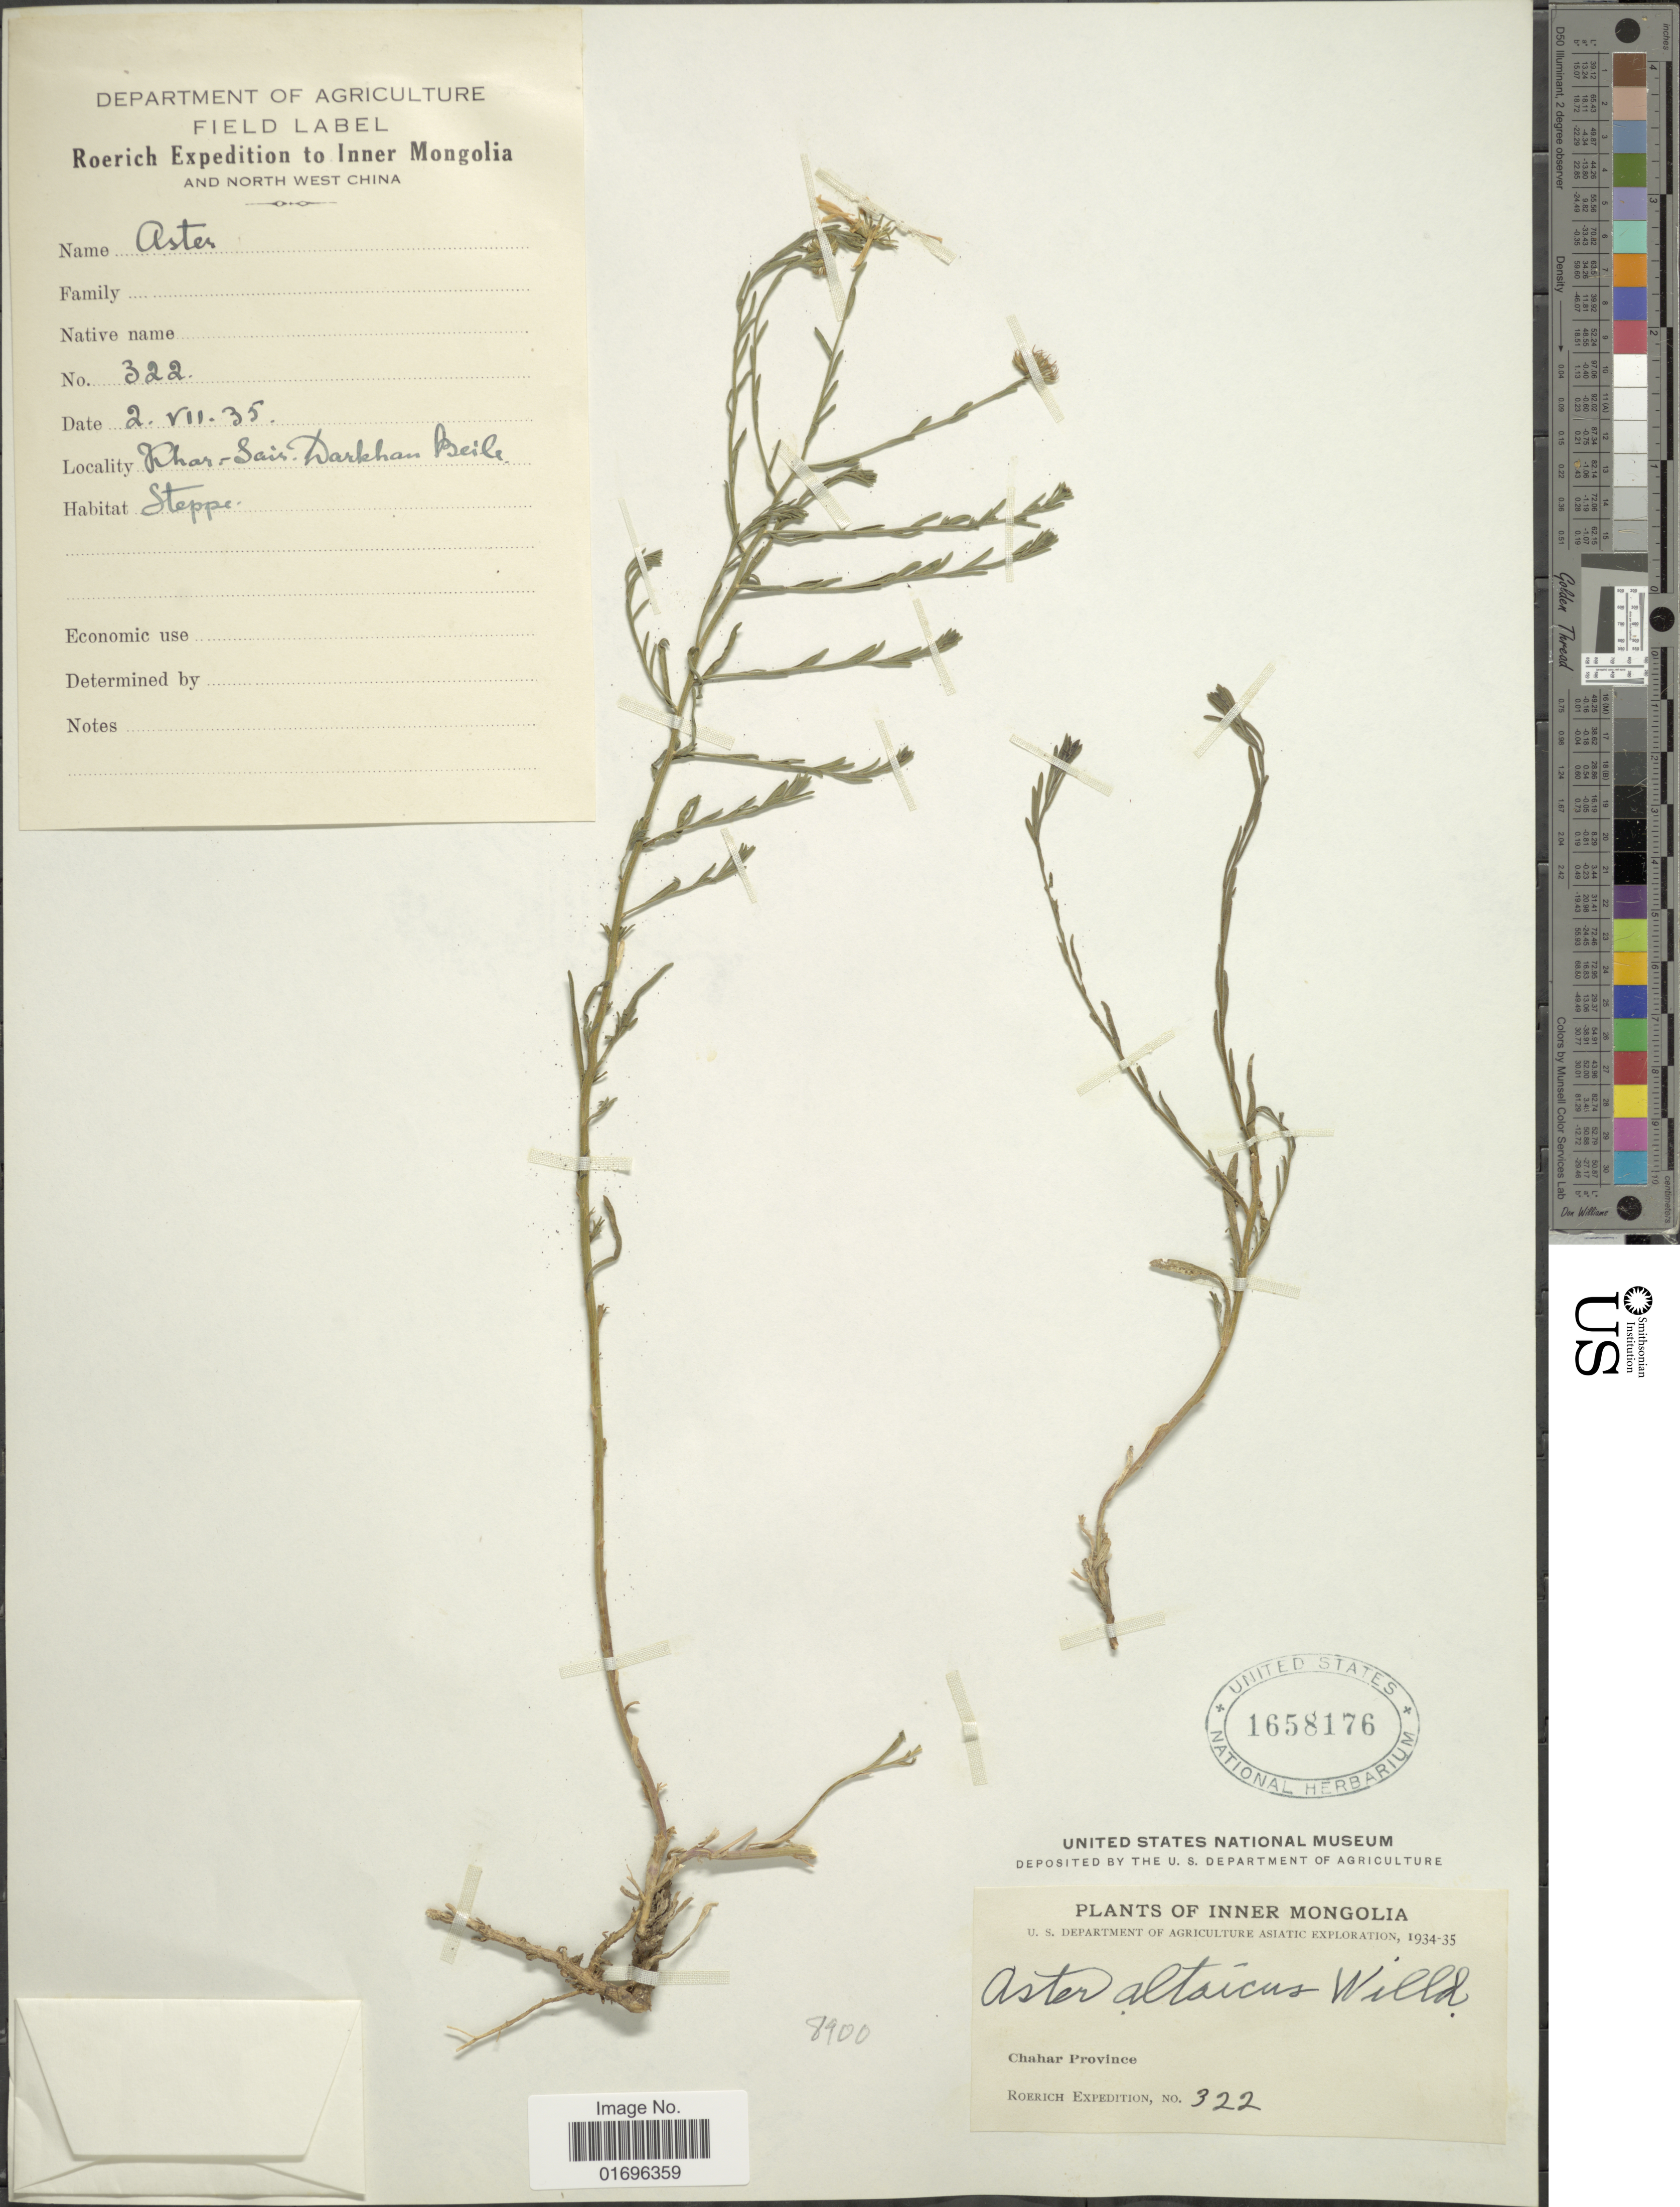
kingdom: Plantae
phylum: Tracheophyta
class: Magnoliopsida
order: Asterales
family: Asteraceae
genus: Aster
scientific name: Aster altaicus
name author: Willd.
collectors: Roerich Expedition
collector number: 322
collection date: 1935-07-02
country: China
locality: Chahar Province. Inner Mongolia and North West China. Khar-Sais, Darkhan Beile.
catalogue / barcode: US 1658176